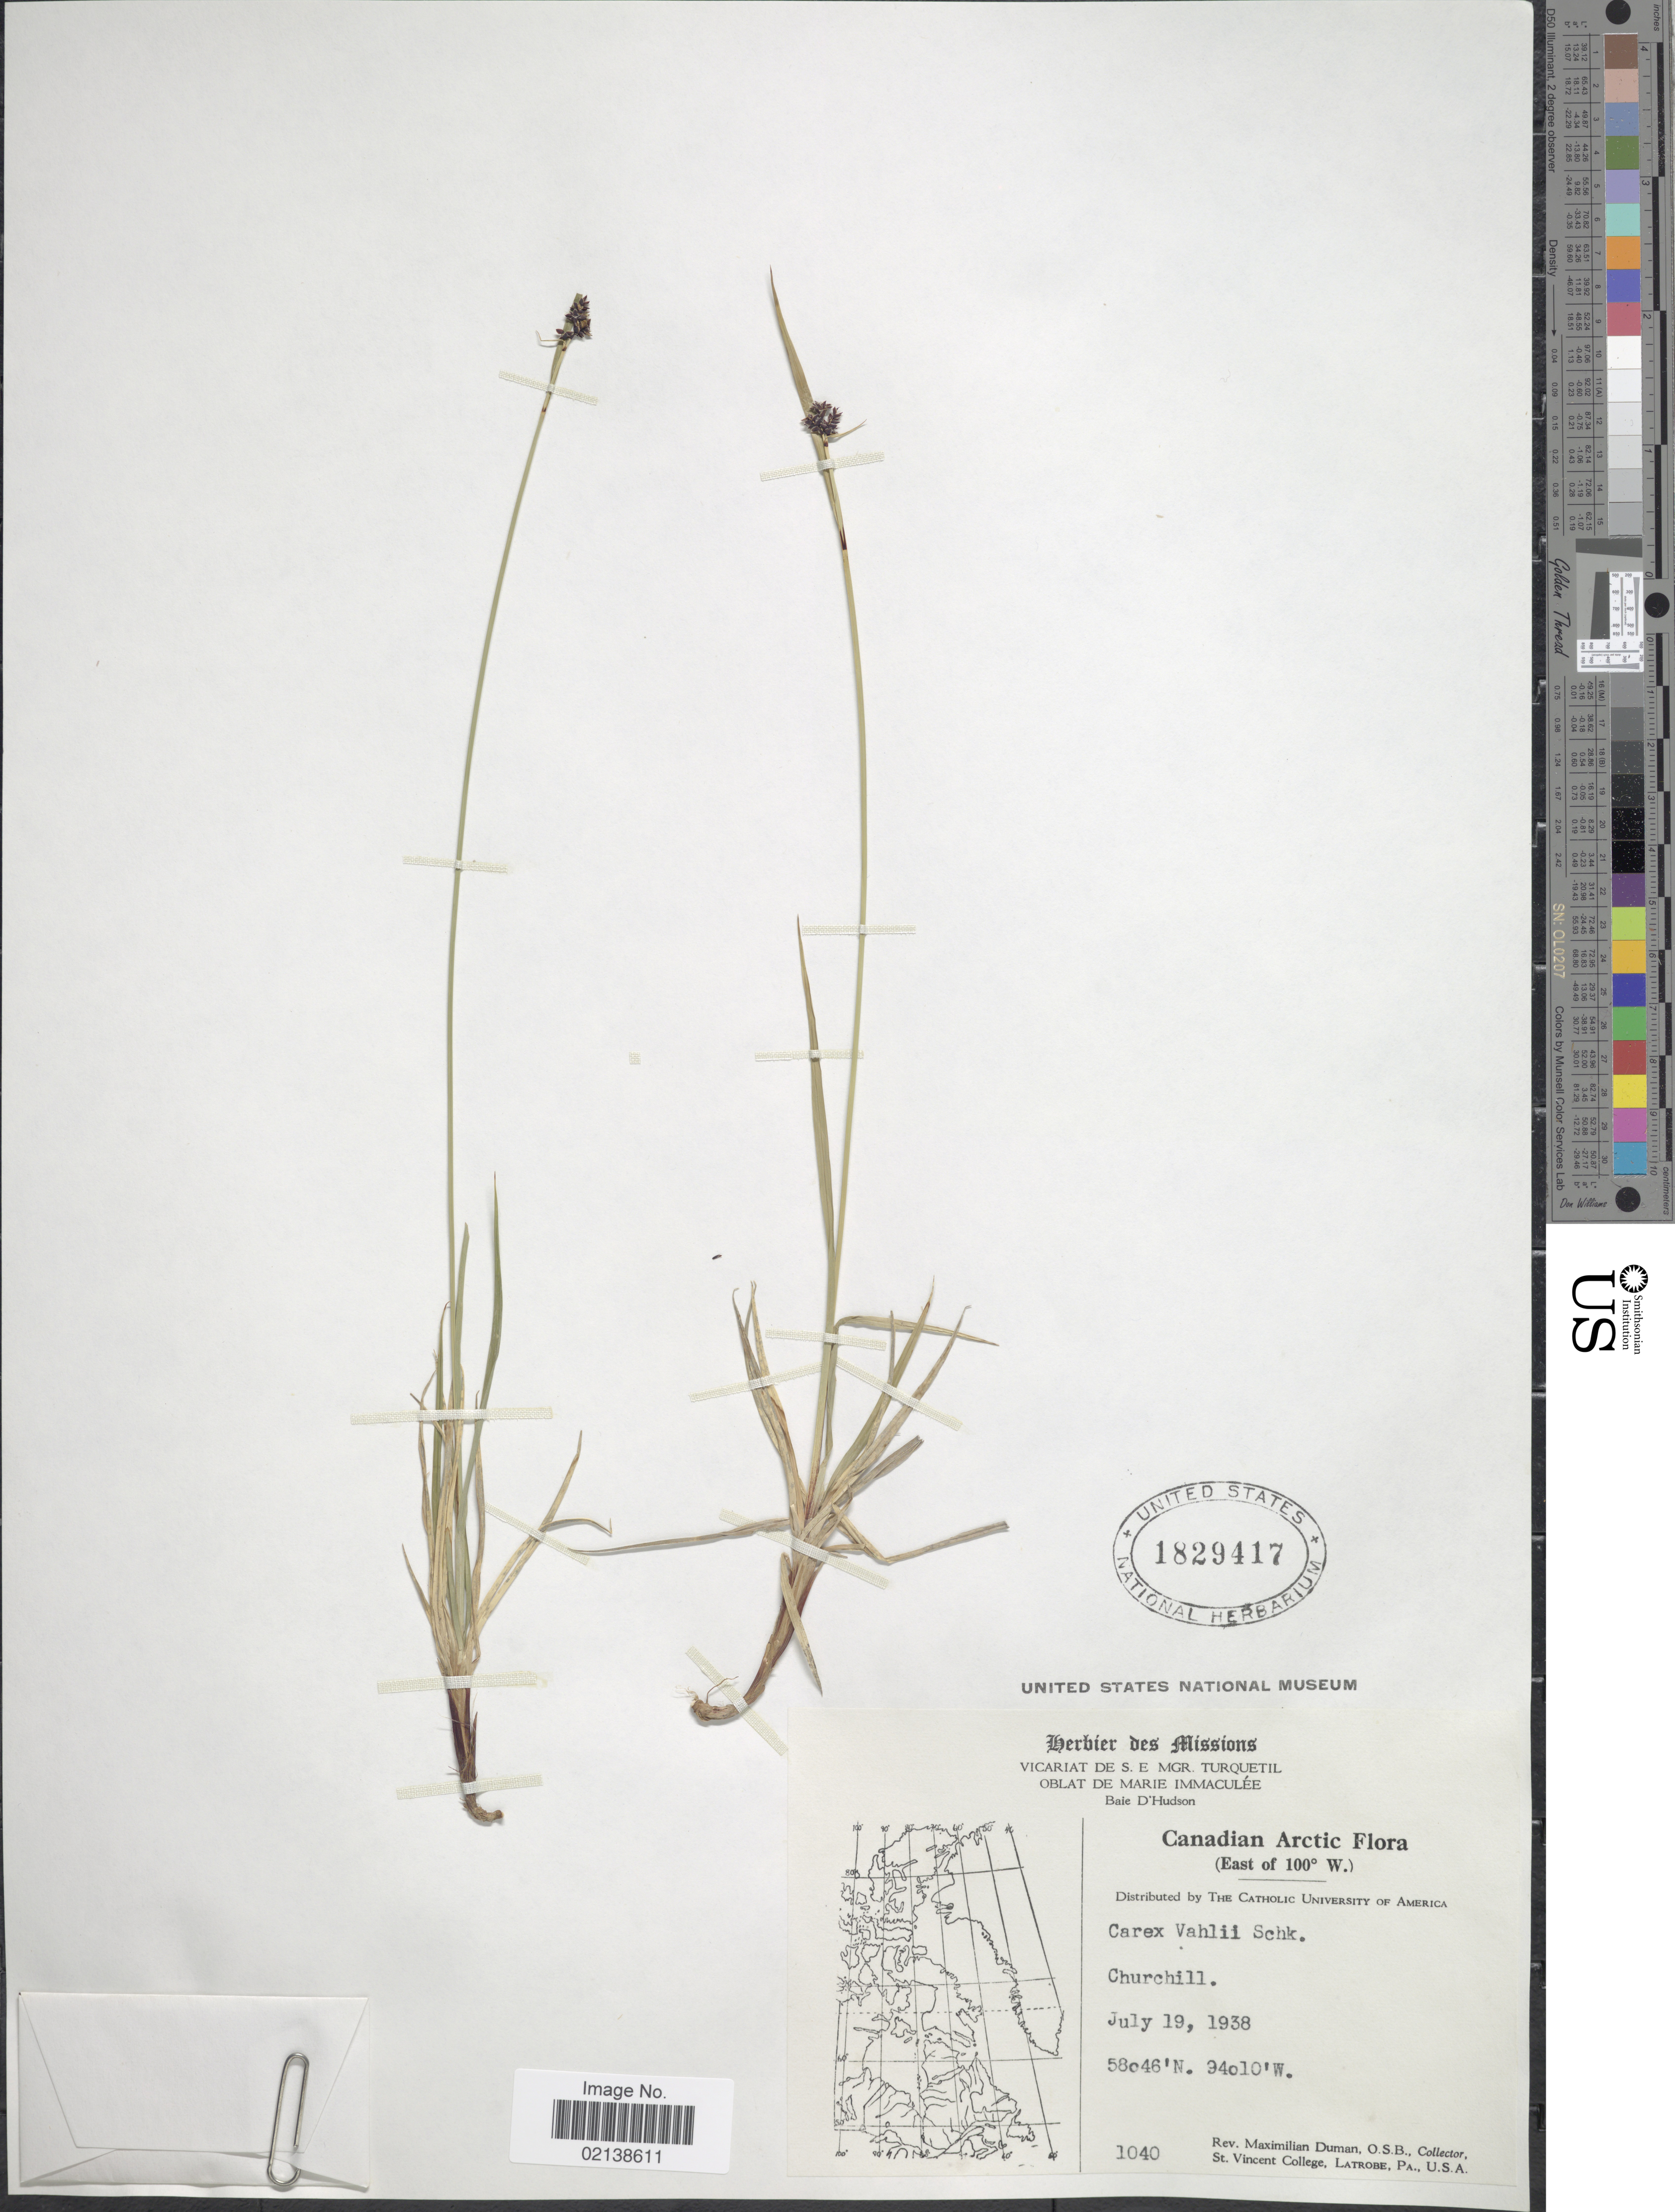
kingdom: Plantae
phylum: Tracheophyta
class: Liliopsida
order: Poales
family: Cyperaceae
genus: Carex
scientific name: Carex norvegica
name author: Retz.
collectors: M. Duman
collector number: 1040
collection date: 1938-07-19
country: Canada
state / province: Manitoba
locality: Canadian Arctic, Churchill (East of 100° W)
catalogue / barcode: US 1829417